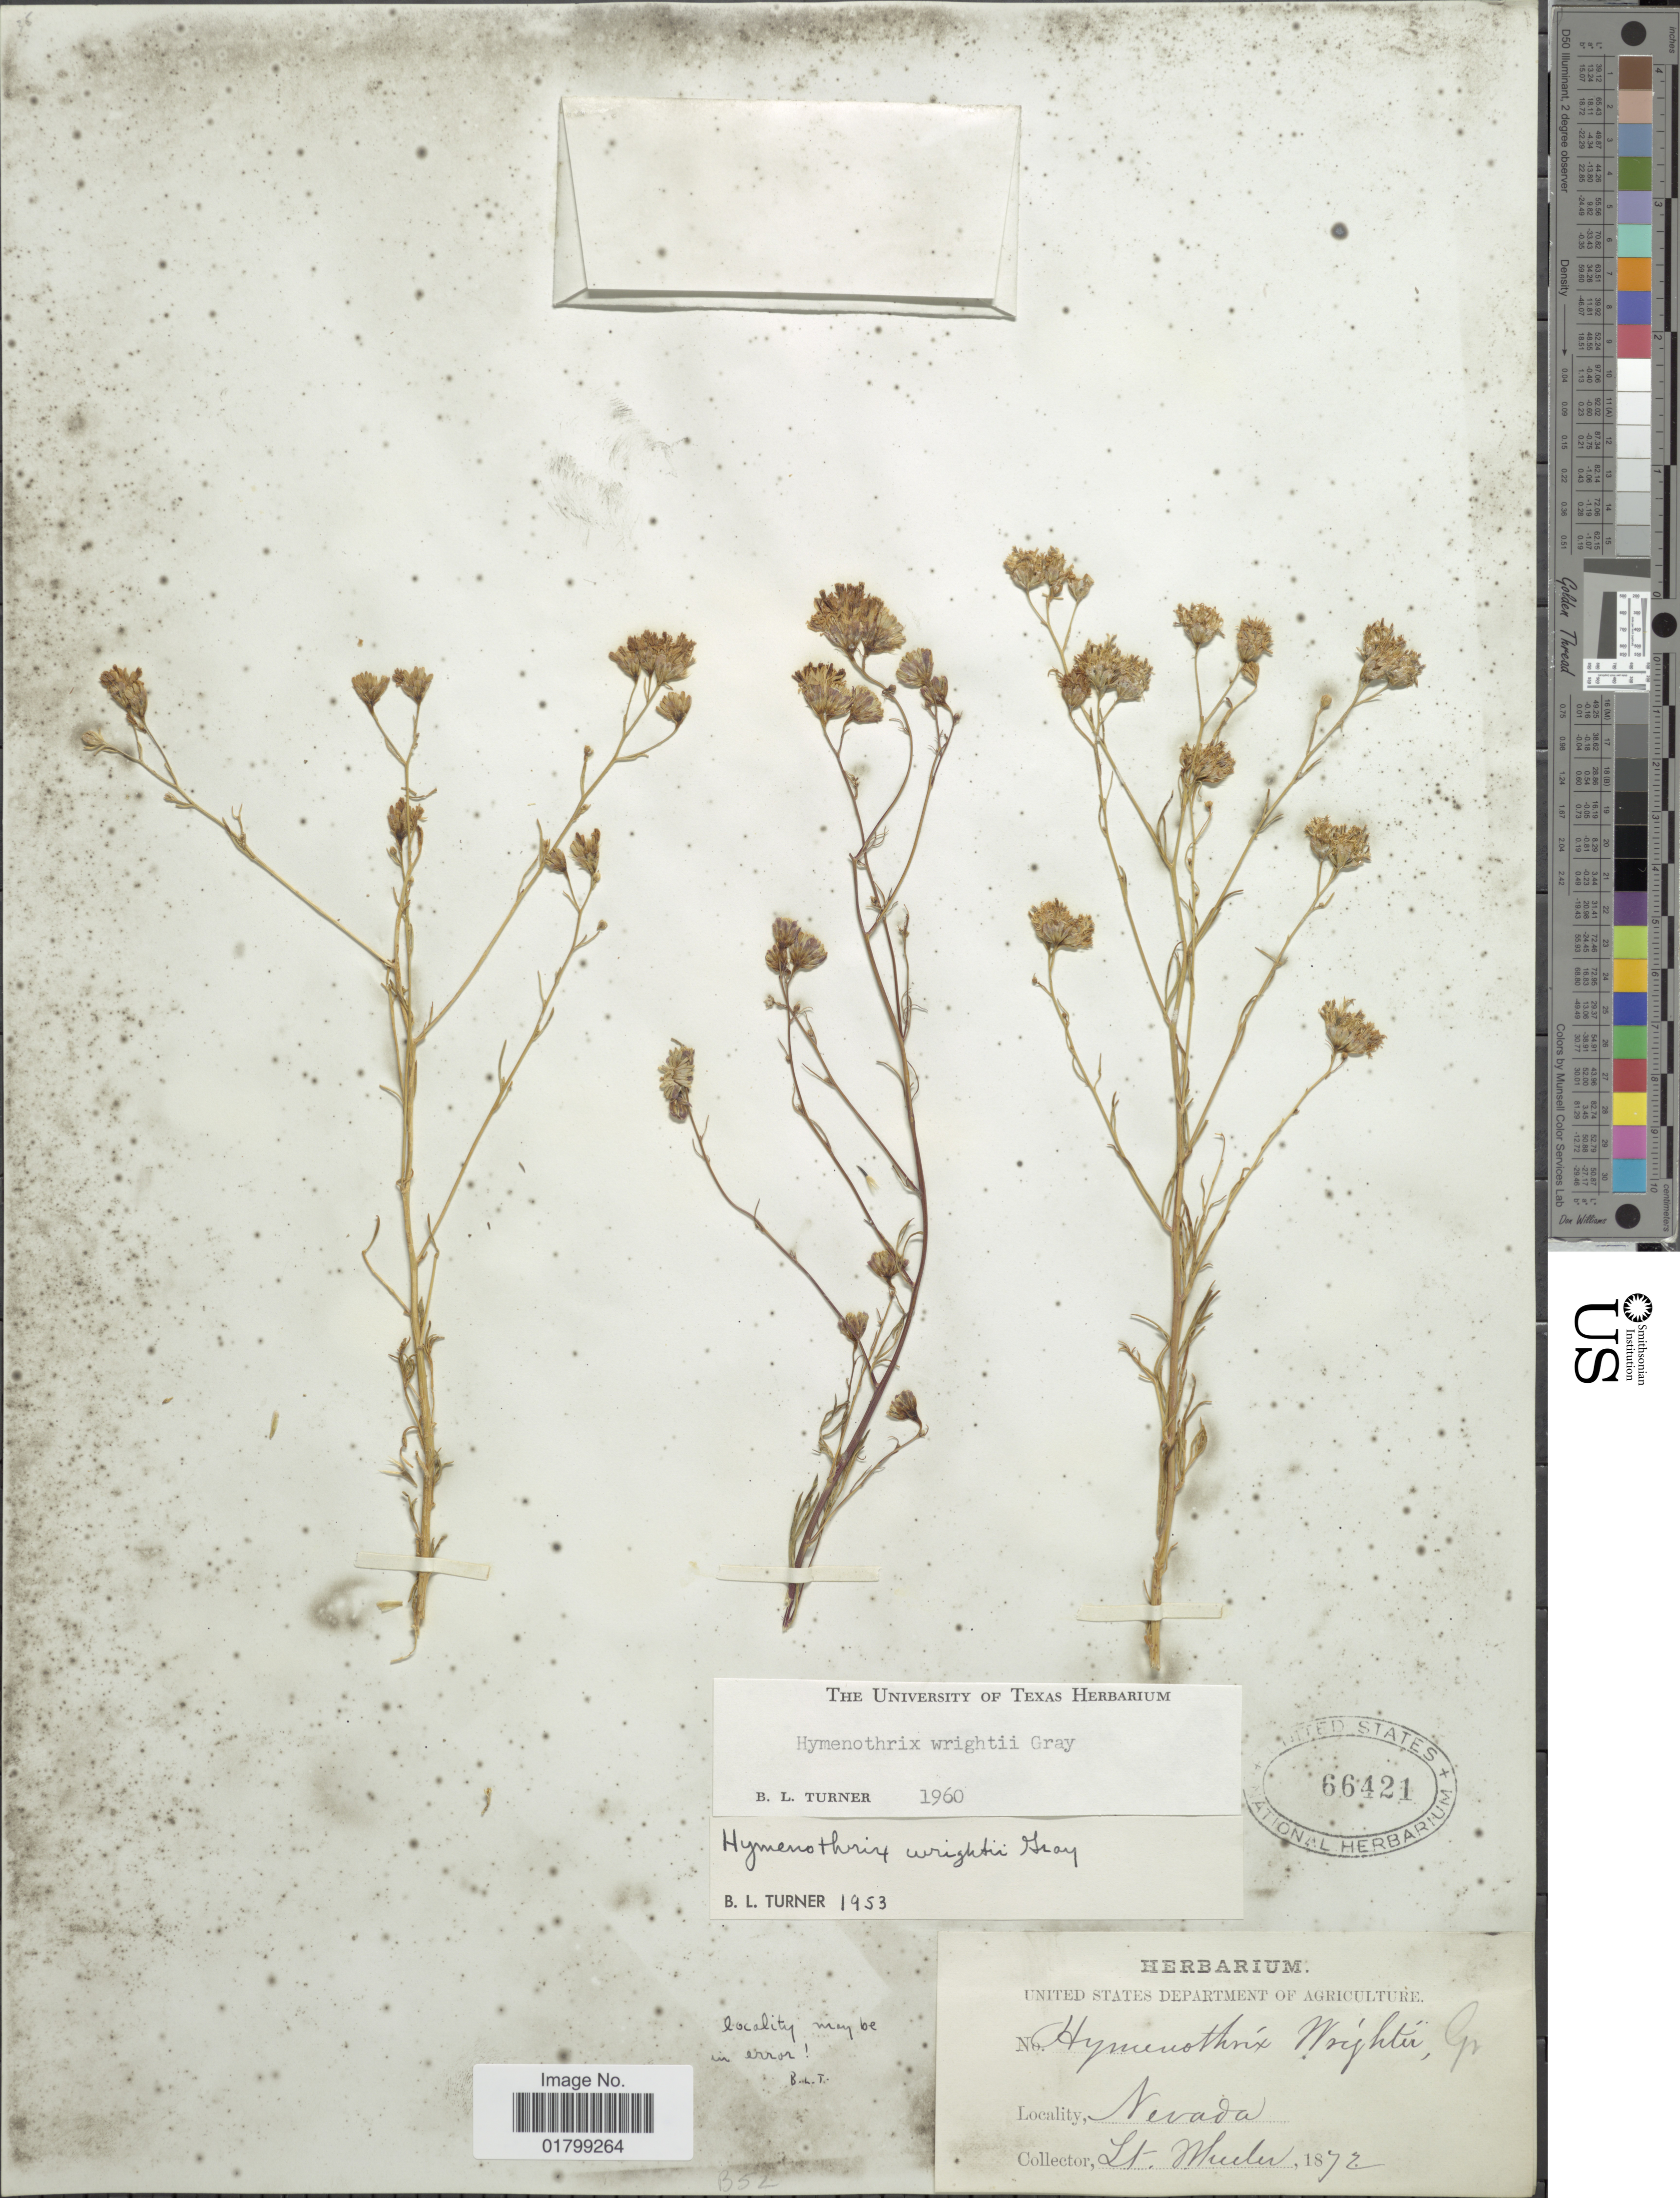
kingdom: Plantae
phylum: Tracheophyta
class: Magnoliopsida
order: Asterales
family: Asteraceae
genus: Hymenothrix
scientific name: Hymenothrix wrightii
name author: A. Gray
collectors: S. Mueler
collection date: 1872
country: United States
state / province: Nevada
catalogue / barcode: US 66421